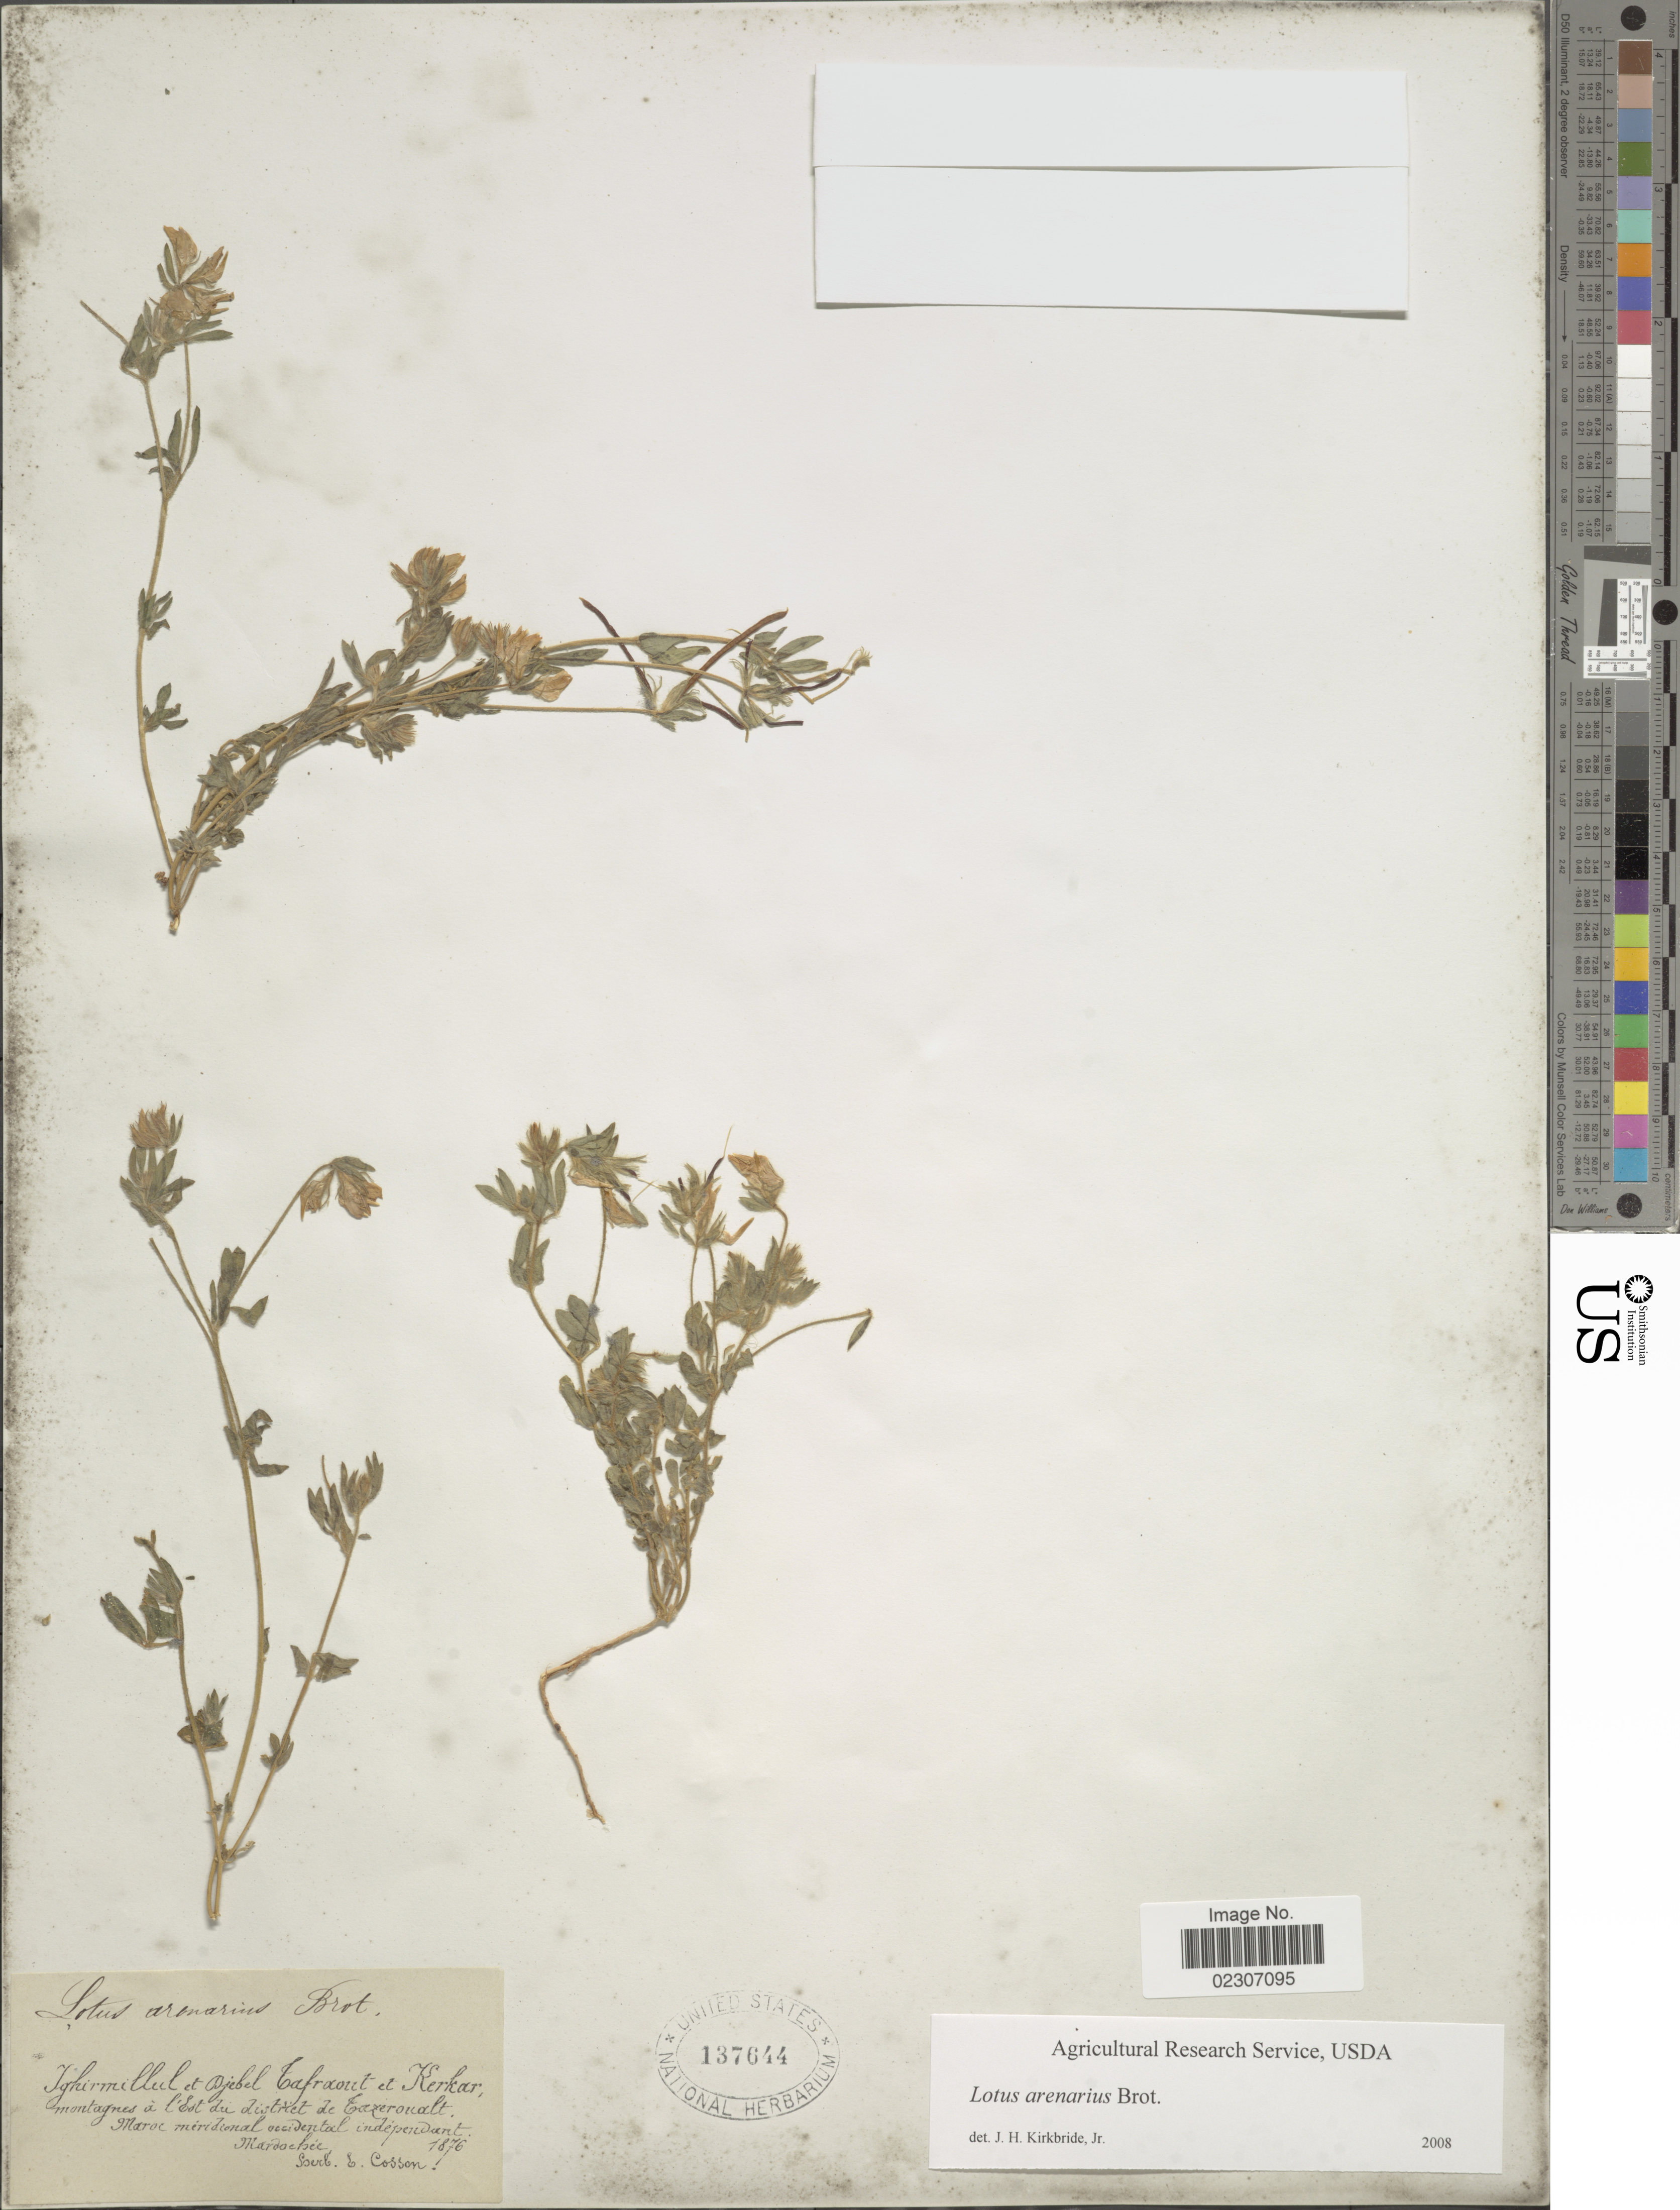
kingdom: Plantae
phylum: Tracheophyta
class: Magnoliopsida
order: Fabales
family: Fabaceae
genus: Lotus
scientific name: Lotus arenarius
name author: Brot.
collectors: Mardochee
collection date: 1876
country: Morocco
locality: Montagnes à L'Est du district de Cazeroualt Maroc mérodional occidental indépendant.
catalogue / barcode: US 137644